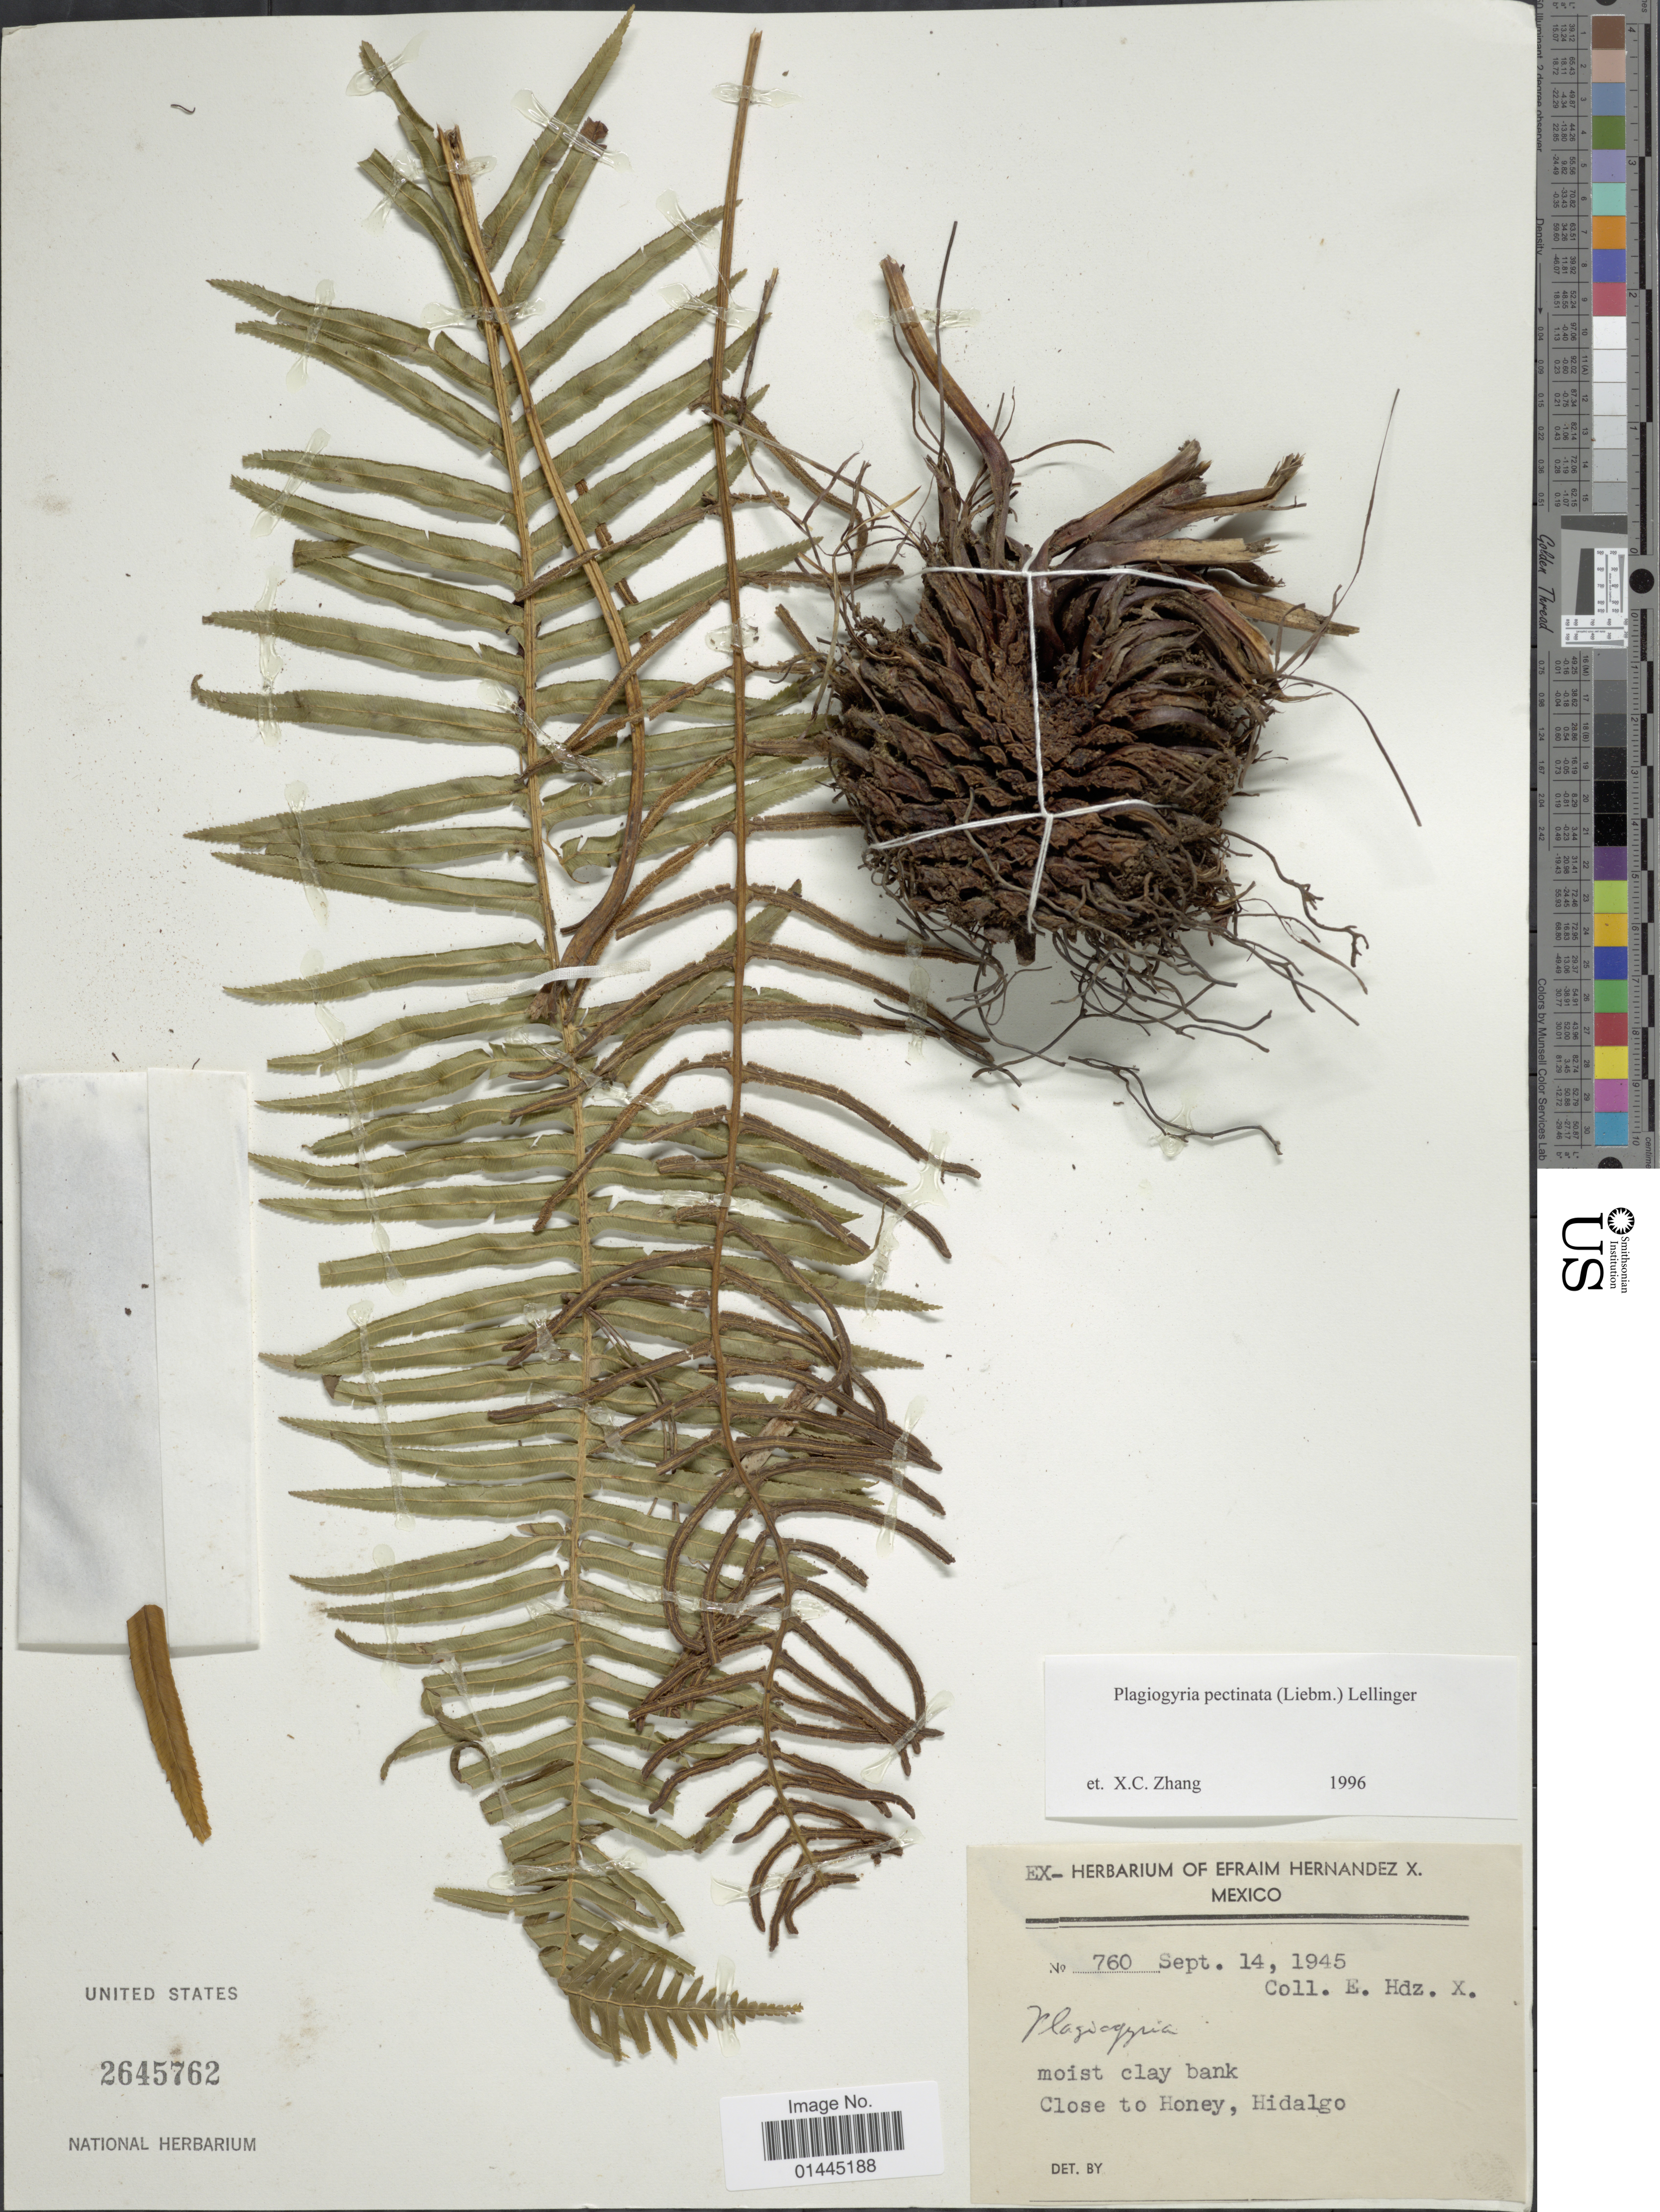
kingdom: Plantae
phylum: Tracheophyta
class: Polypodiopsida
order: Cyatheales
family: Plagiogyriaceae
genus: Plagiogyria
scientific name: Plagiogyria pectinata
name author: (Liebm.) Lellinger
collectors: E. Hernandez X.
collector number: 760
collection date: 1945-09-14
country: Mexico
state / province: Hidalgo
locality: Moist clay bank, close to Honey.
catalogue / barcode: US 2645762